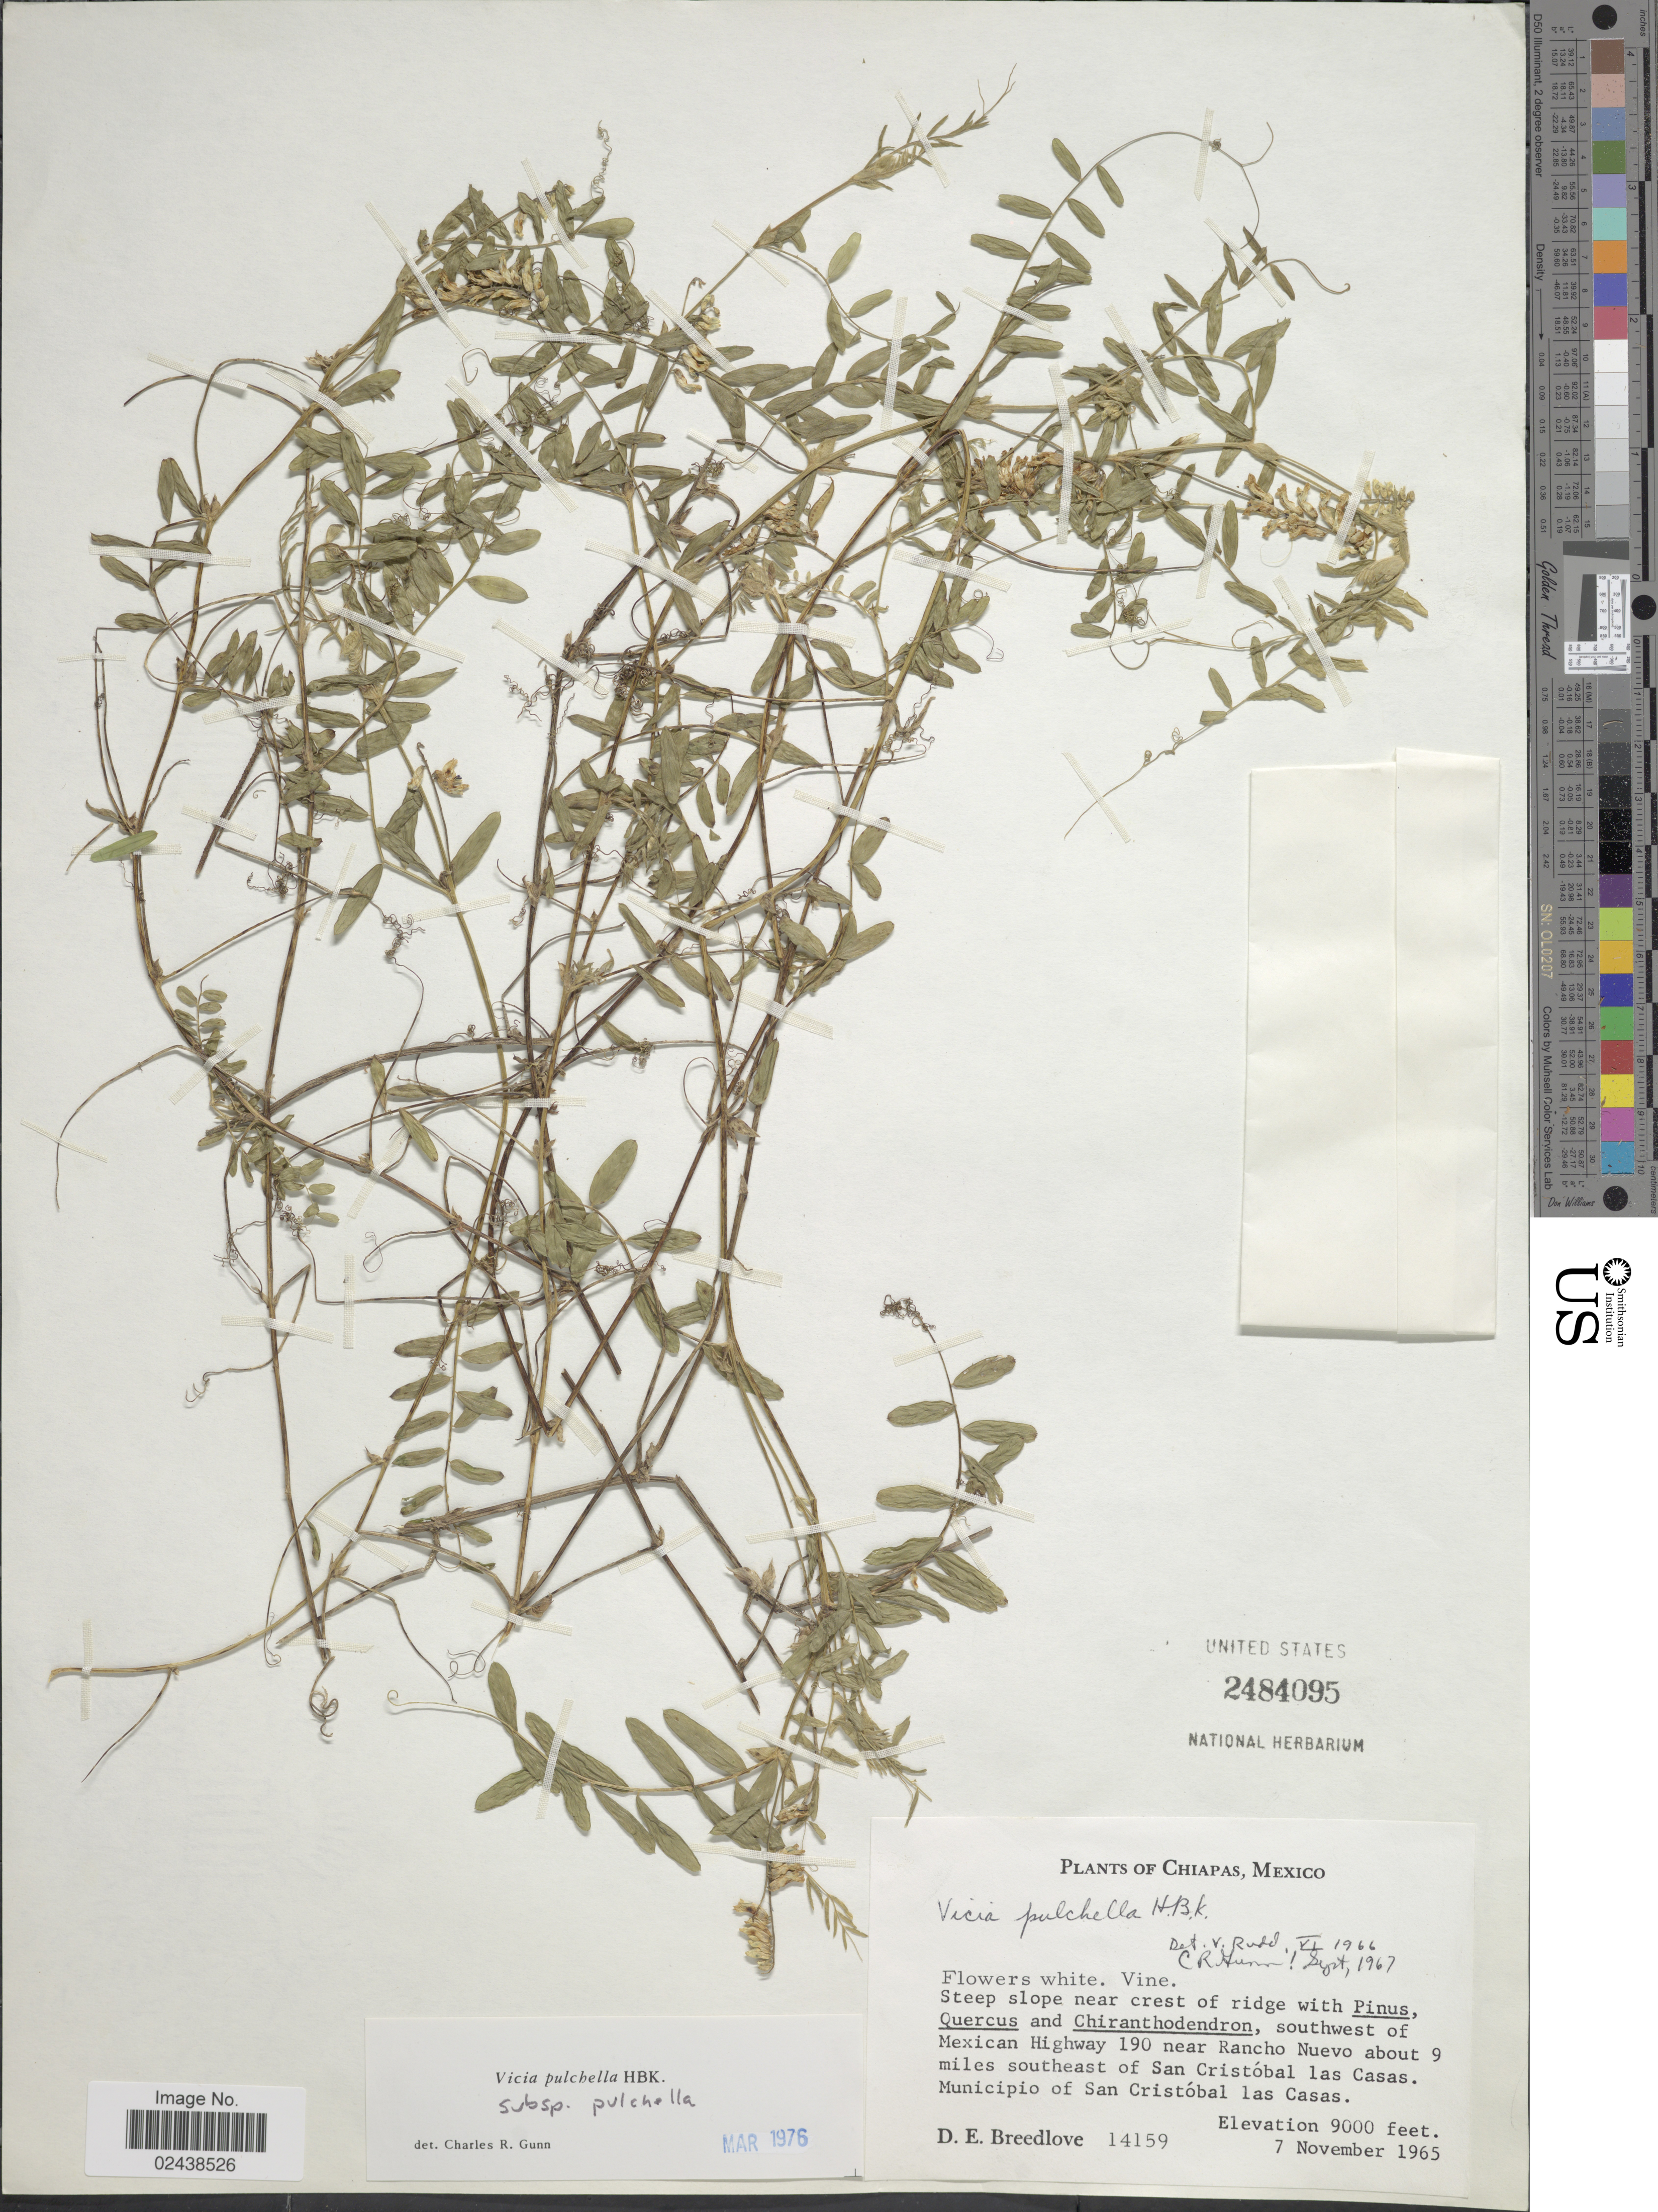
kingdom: Plantae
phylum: Tracheophyta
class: Magnoliopsida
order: Fabales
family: Fabaceae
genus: Vicia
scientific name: Vicia pulchella subsp. pulchella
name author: Kunth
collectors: D. E. Breedlove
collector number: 14159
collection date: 1965-11-07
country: Mexico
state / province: Chiapas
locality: Steep slope near crest of ridge, southwest of Mexican Highway 190 near Rancho Nuevo about 9 miles southeast of San Cristobal las Casas, Municipio of San Cristobal las Casas.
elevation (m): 2743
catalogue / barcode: US 2484095